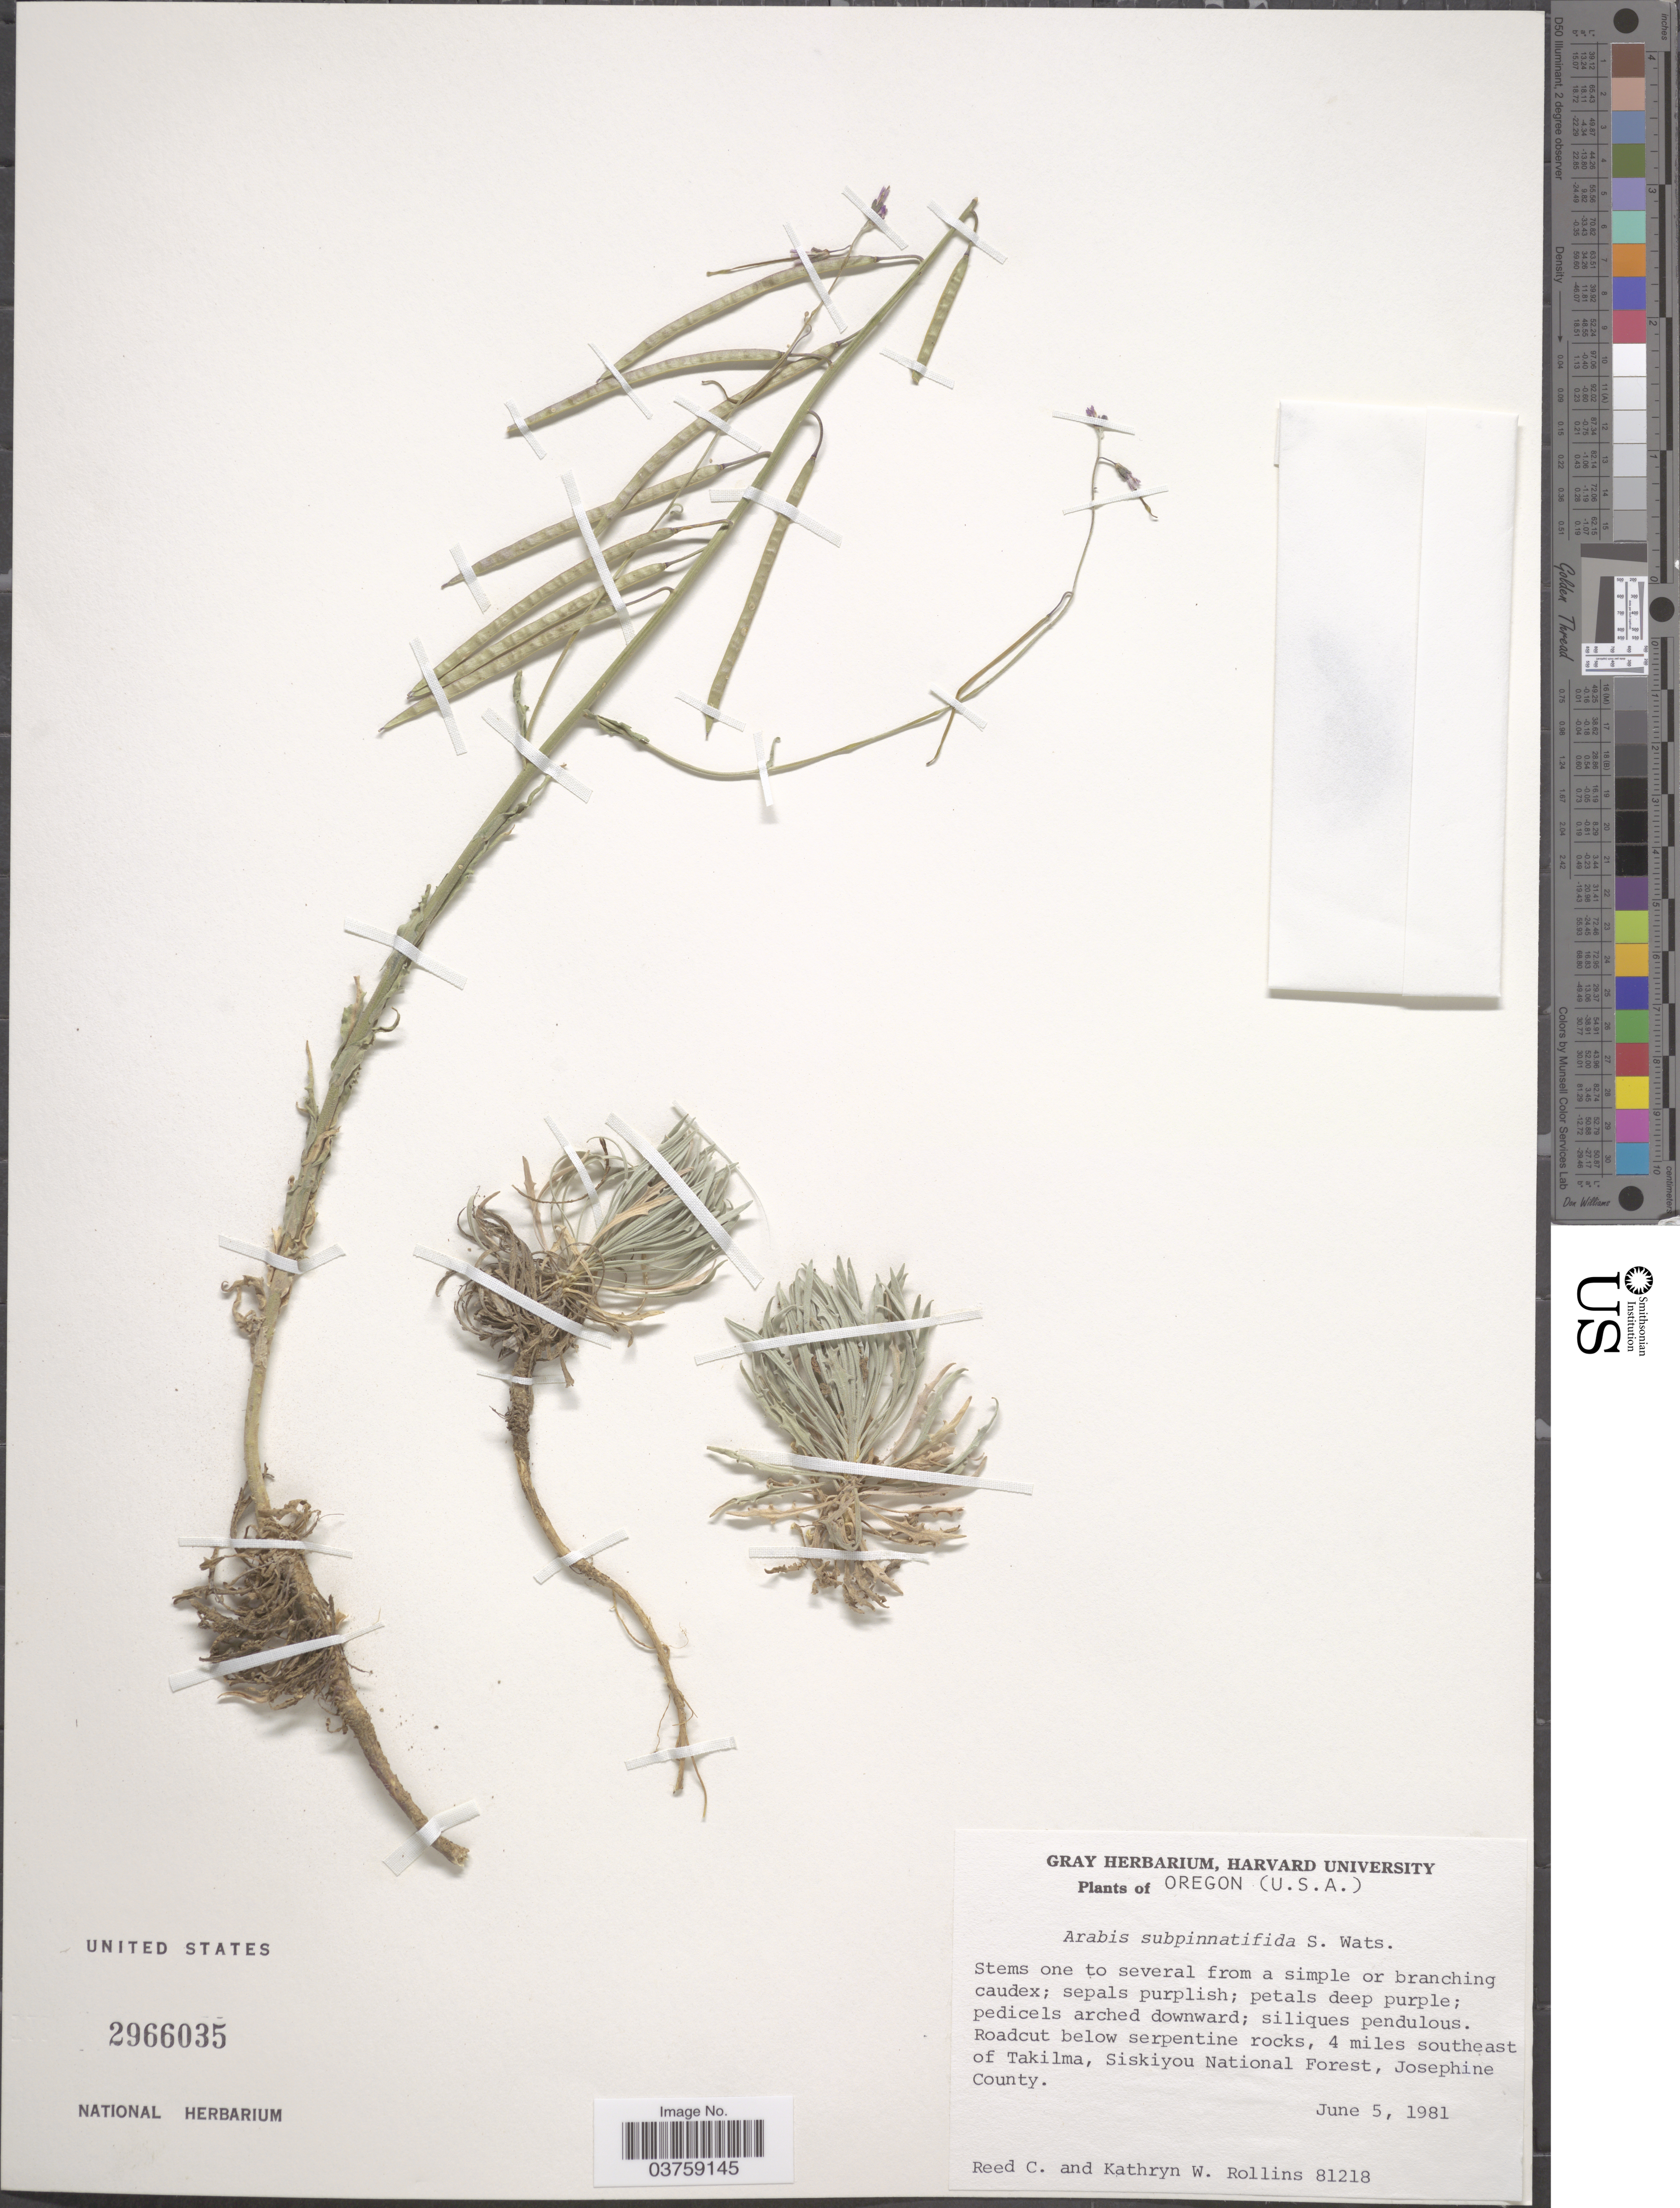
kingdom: Plantae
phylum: Tracheophyta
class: Magnoliopsida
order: Brassicales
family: Brassicaceae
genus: Arabis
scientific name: Arabis subpinnatifida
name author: S. Watson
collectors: R. C. Rollins & K. W. Rollins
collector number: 81218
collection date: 1981-06-05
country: United States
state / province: Oregon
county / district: Josephine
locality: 4 miles southeast of Takilma, Siskiyou National Forest, Josephine County.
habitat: roadcut below serpentine rocks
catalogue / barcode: US 2966035